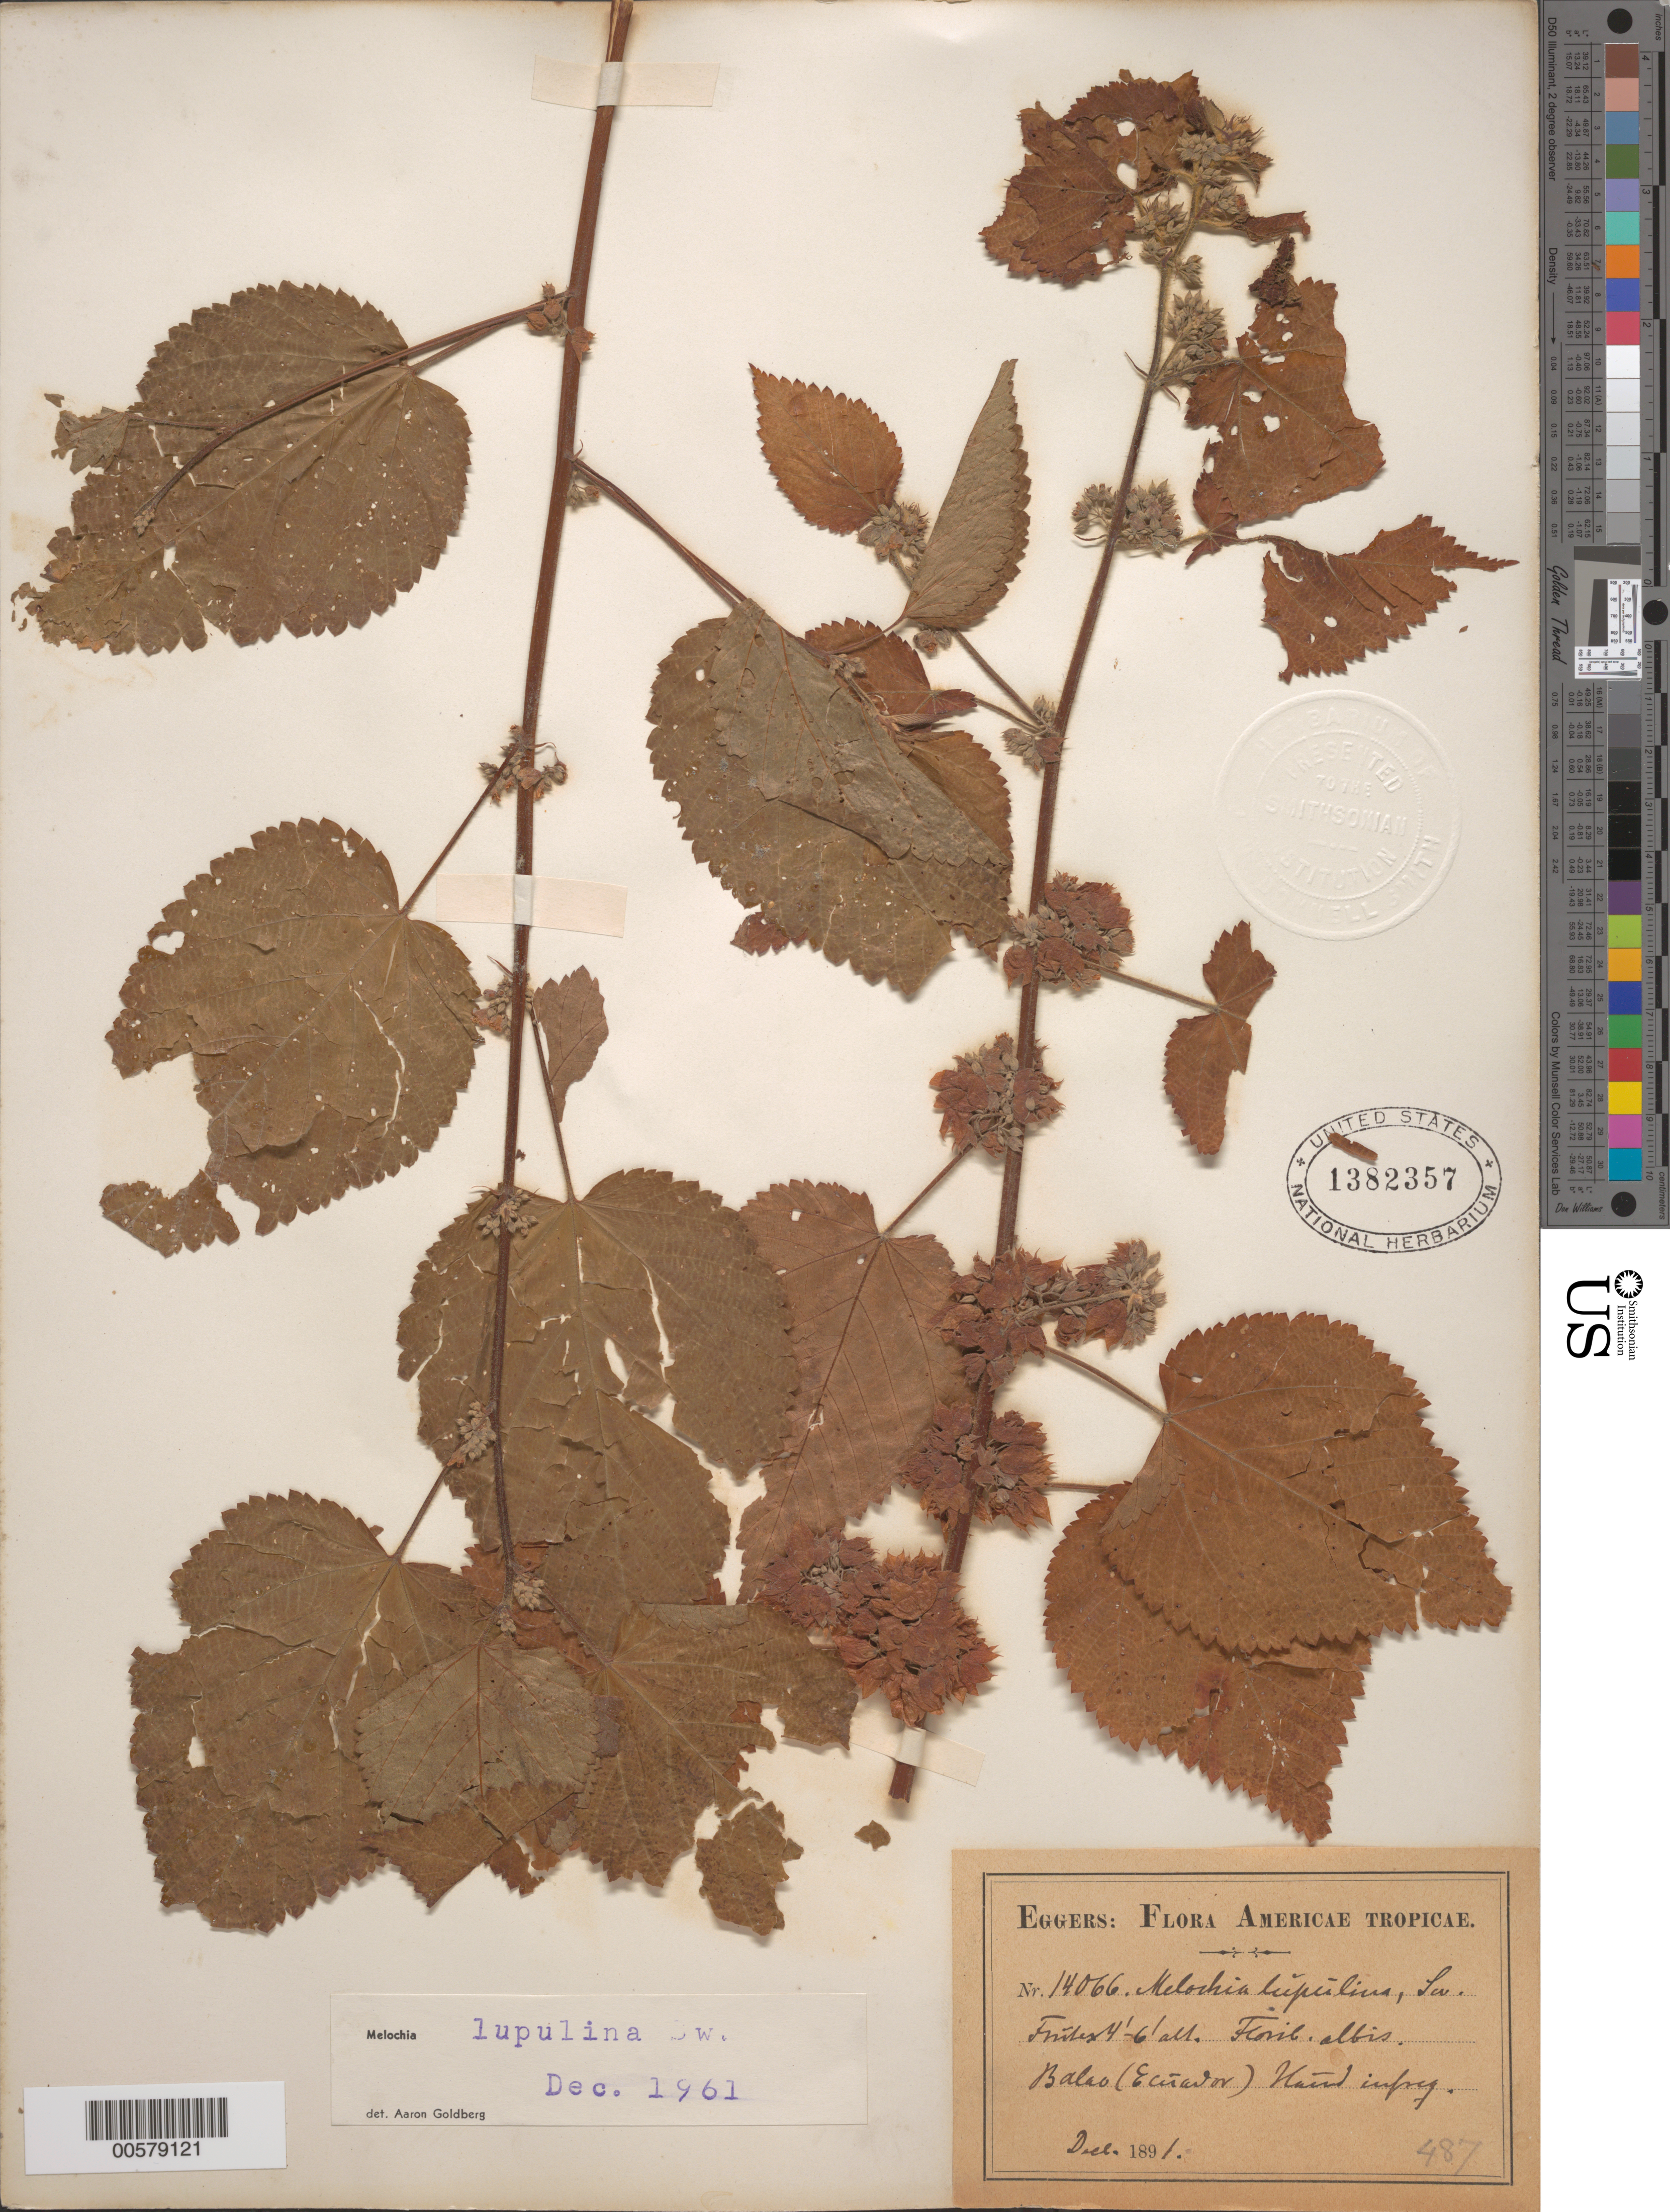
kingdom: Plantae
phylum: Tracheophyta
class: Magnoliopsida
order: Malvales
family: Malvaceae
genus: Melochia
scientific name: Melochia lupulina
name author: Sw.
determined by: Goldberg, Aaron, (US), NMNH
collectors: H. F. A. von Eggers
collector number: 14066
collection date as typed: Dec 1891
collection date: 1891-12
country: Ecuador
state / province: Guayas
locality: Balao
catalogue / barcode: US 1382357